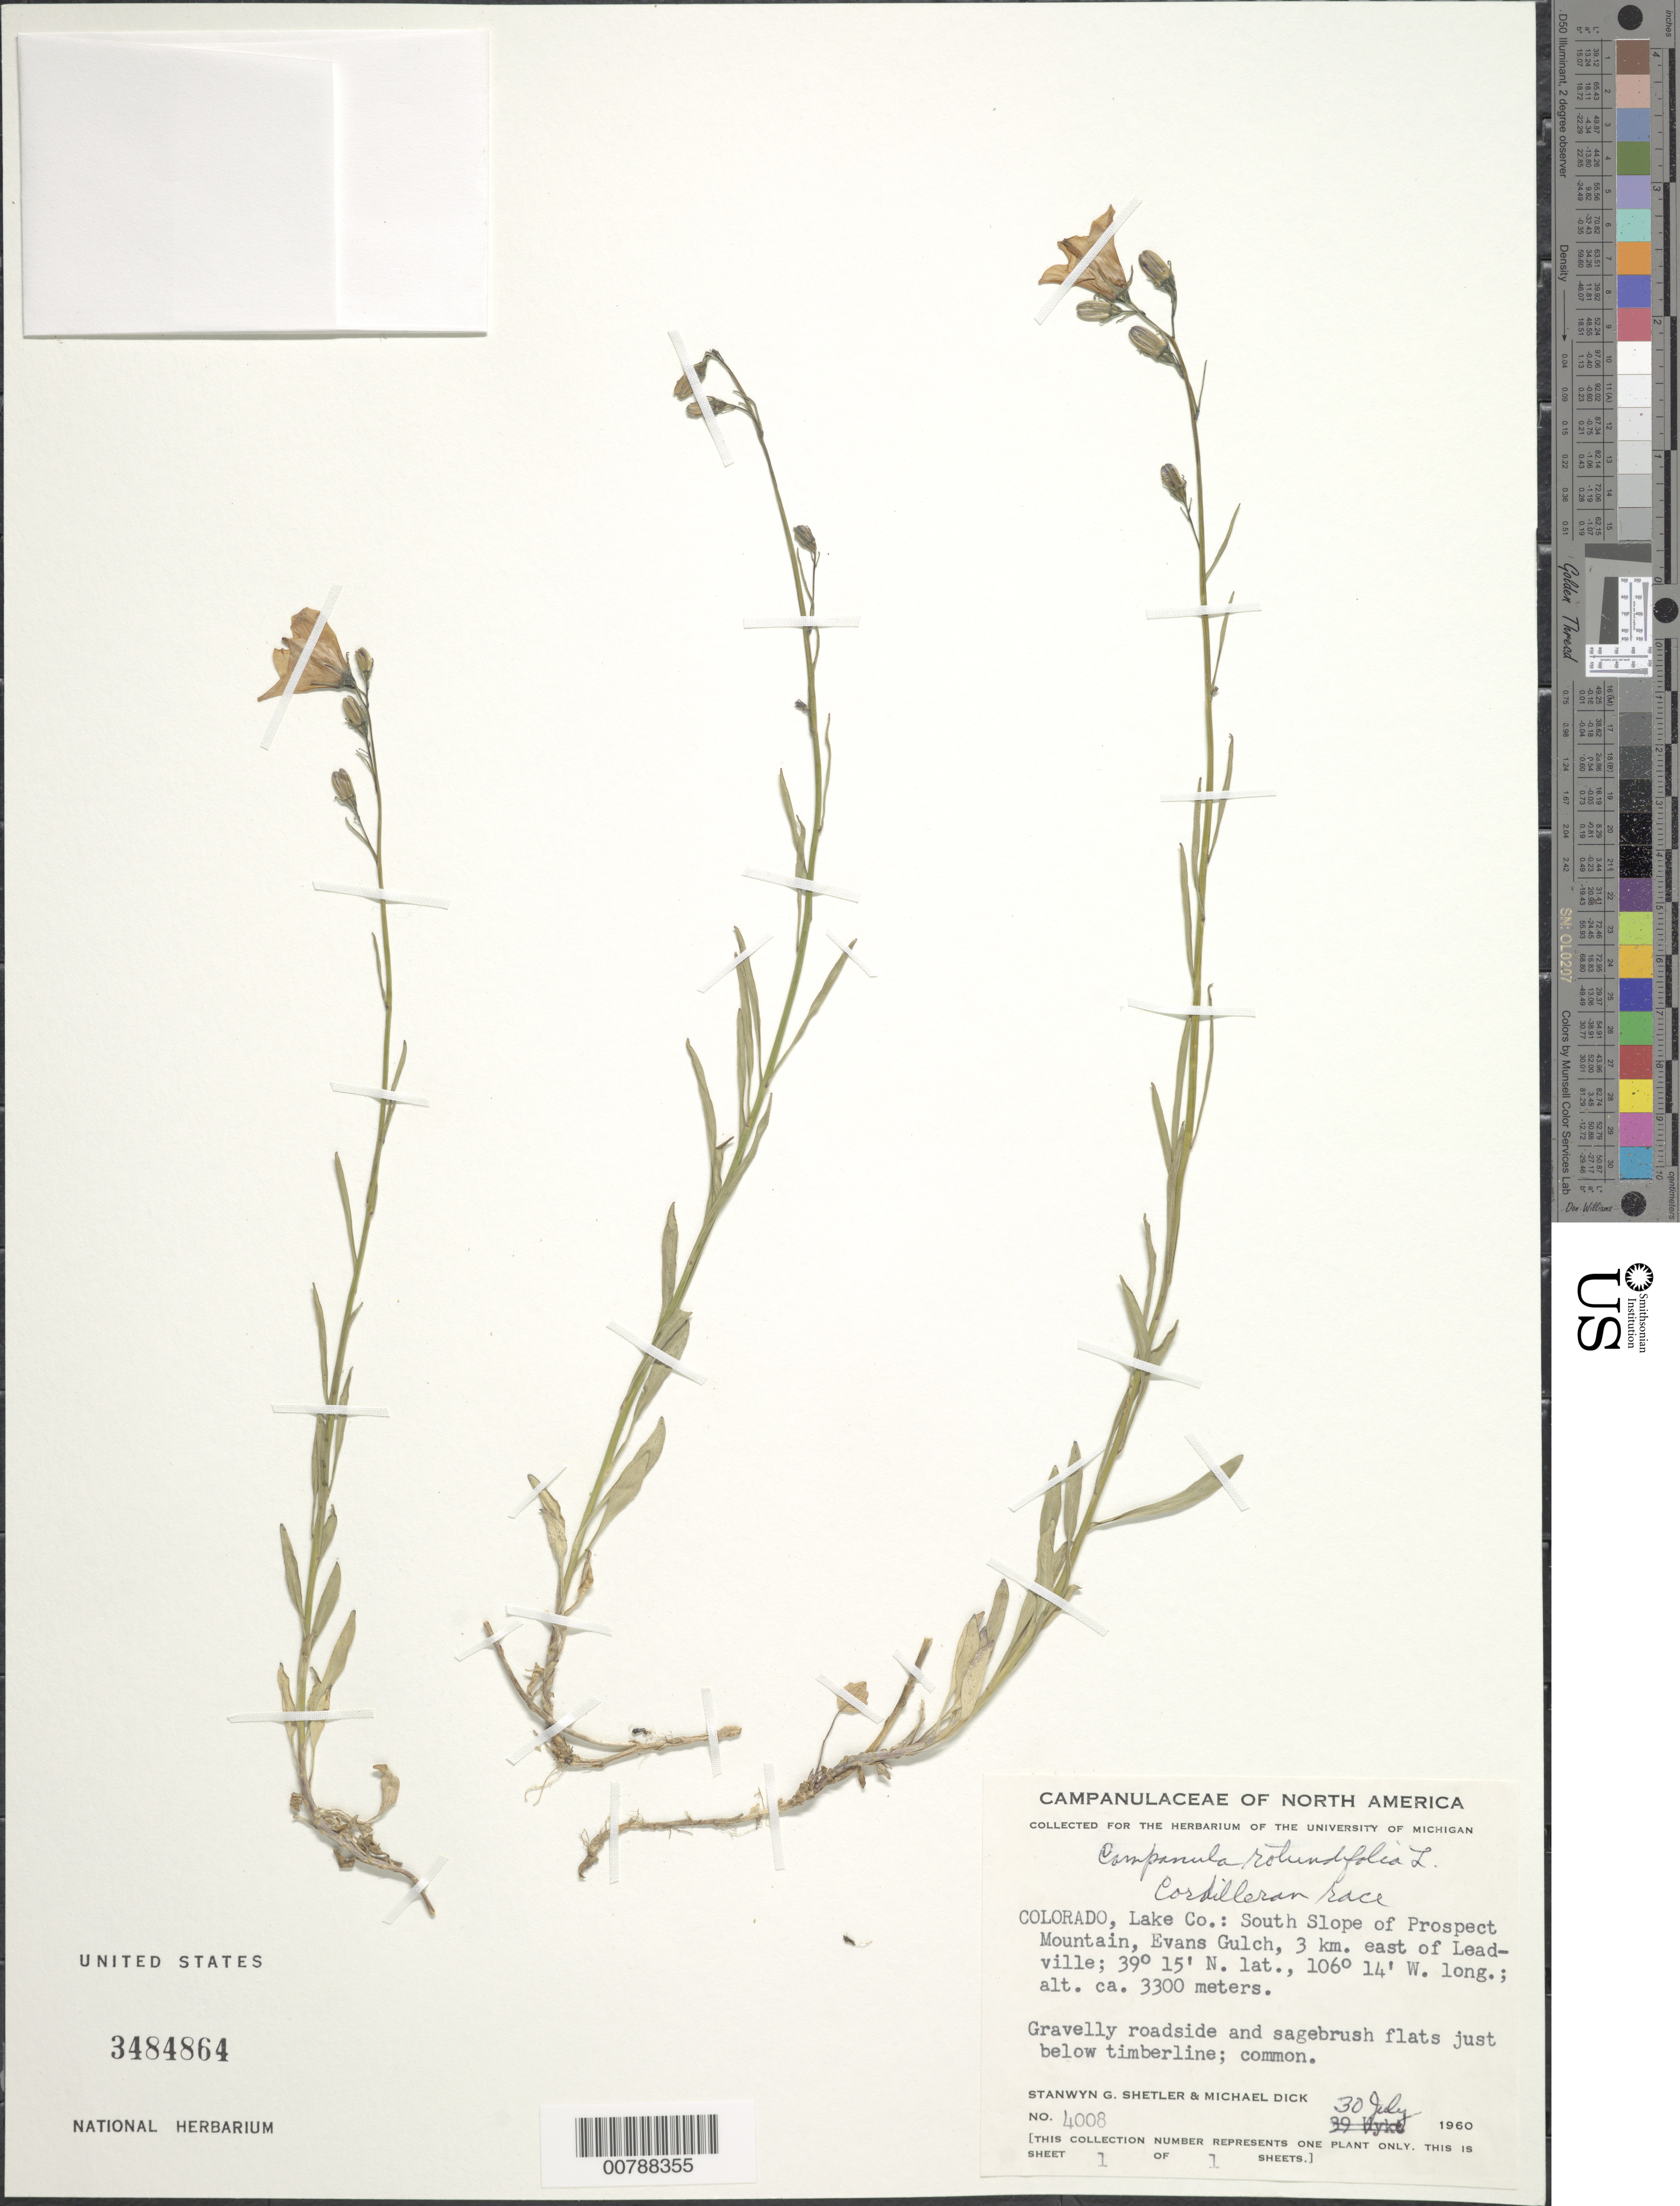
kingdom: Plantae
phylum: Tracheophyta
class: Magnoliopsida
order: Asterales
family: Campanulaceae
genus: Campanula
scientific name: Campanula rotundifolia L. Cordilleran race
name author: L.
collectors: S. Shetler & M. Dick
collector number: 4008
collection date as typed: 30 July 2960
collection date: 1960-07-30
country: United States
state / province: Colorado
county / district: Lake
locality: South slope of Prospect Mountain, Evans Gulch, 3 km. east of Leadville.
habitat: Gravelly roadside and sagebrush flats just below timberline; common.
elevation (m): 3300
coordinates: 39 15' N, 106 14' W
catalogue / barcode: US 3484864